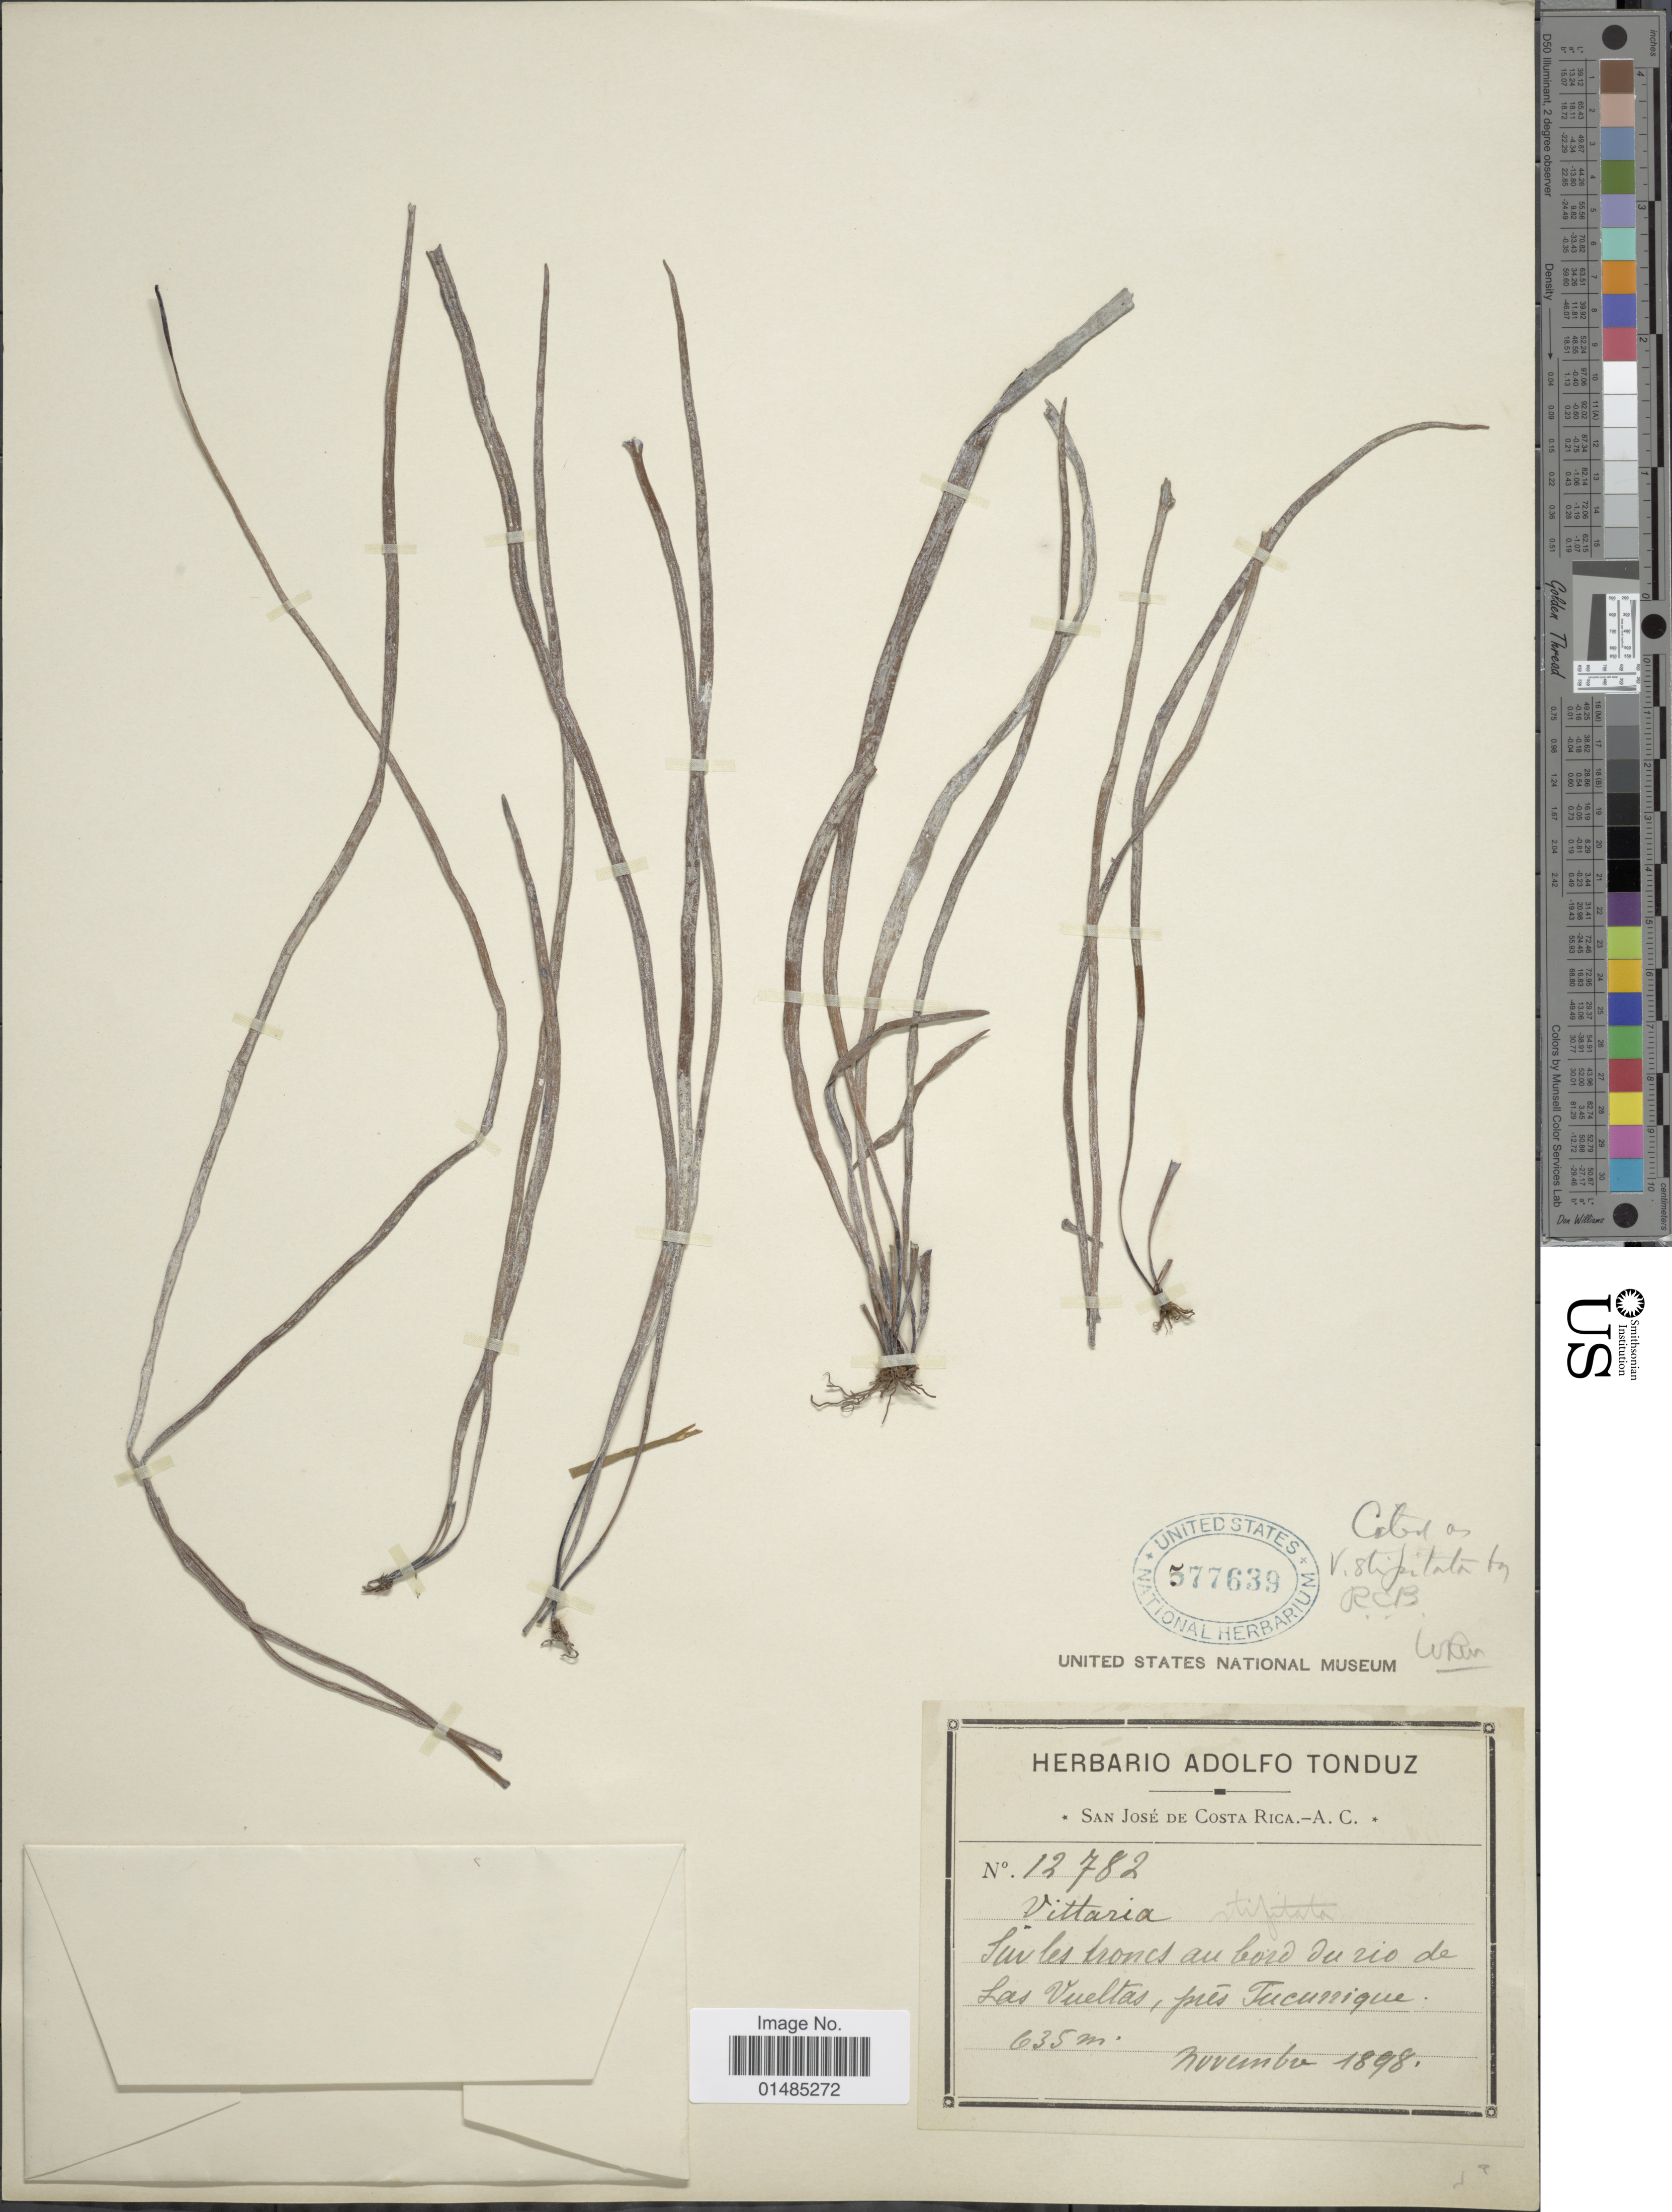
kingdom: Plantae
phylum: Tracheophyta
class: Polypodiopsida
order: Polypodiales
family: Pteridaceae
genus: Radiovittaria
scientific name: Radiovittaria stipitata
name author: (Kunze) E.H. Crane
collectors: ex Herb. Adolfo Tonduz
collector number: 12782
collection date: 1898-11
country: Costa Rica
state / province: San José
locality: A.C. Sui les troncs au bord du rio de Las Vueltas, près Tucurrique.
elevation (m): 635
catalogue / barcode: US 577639